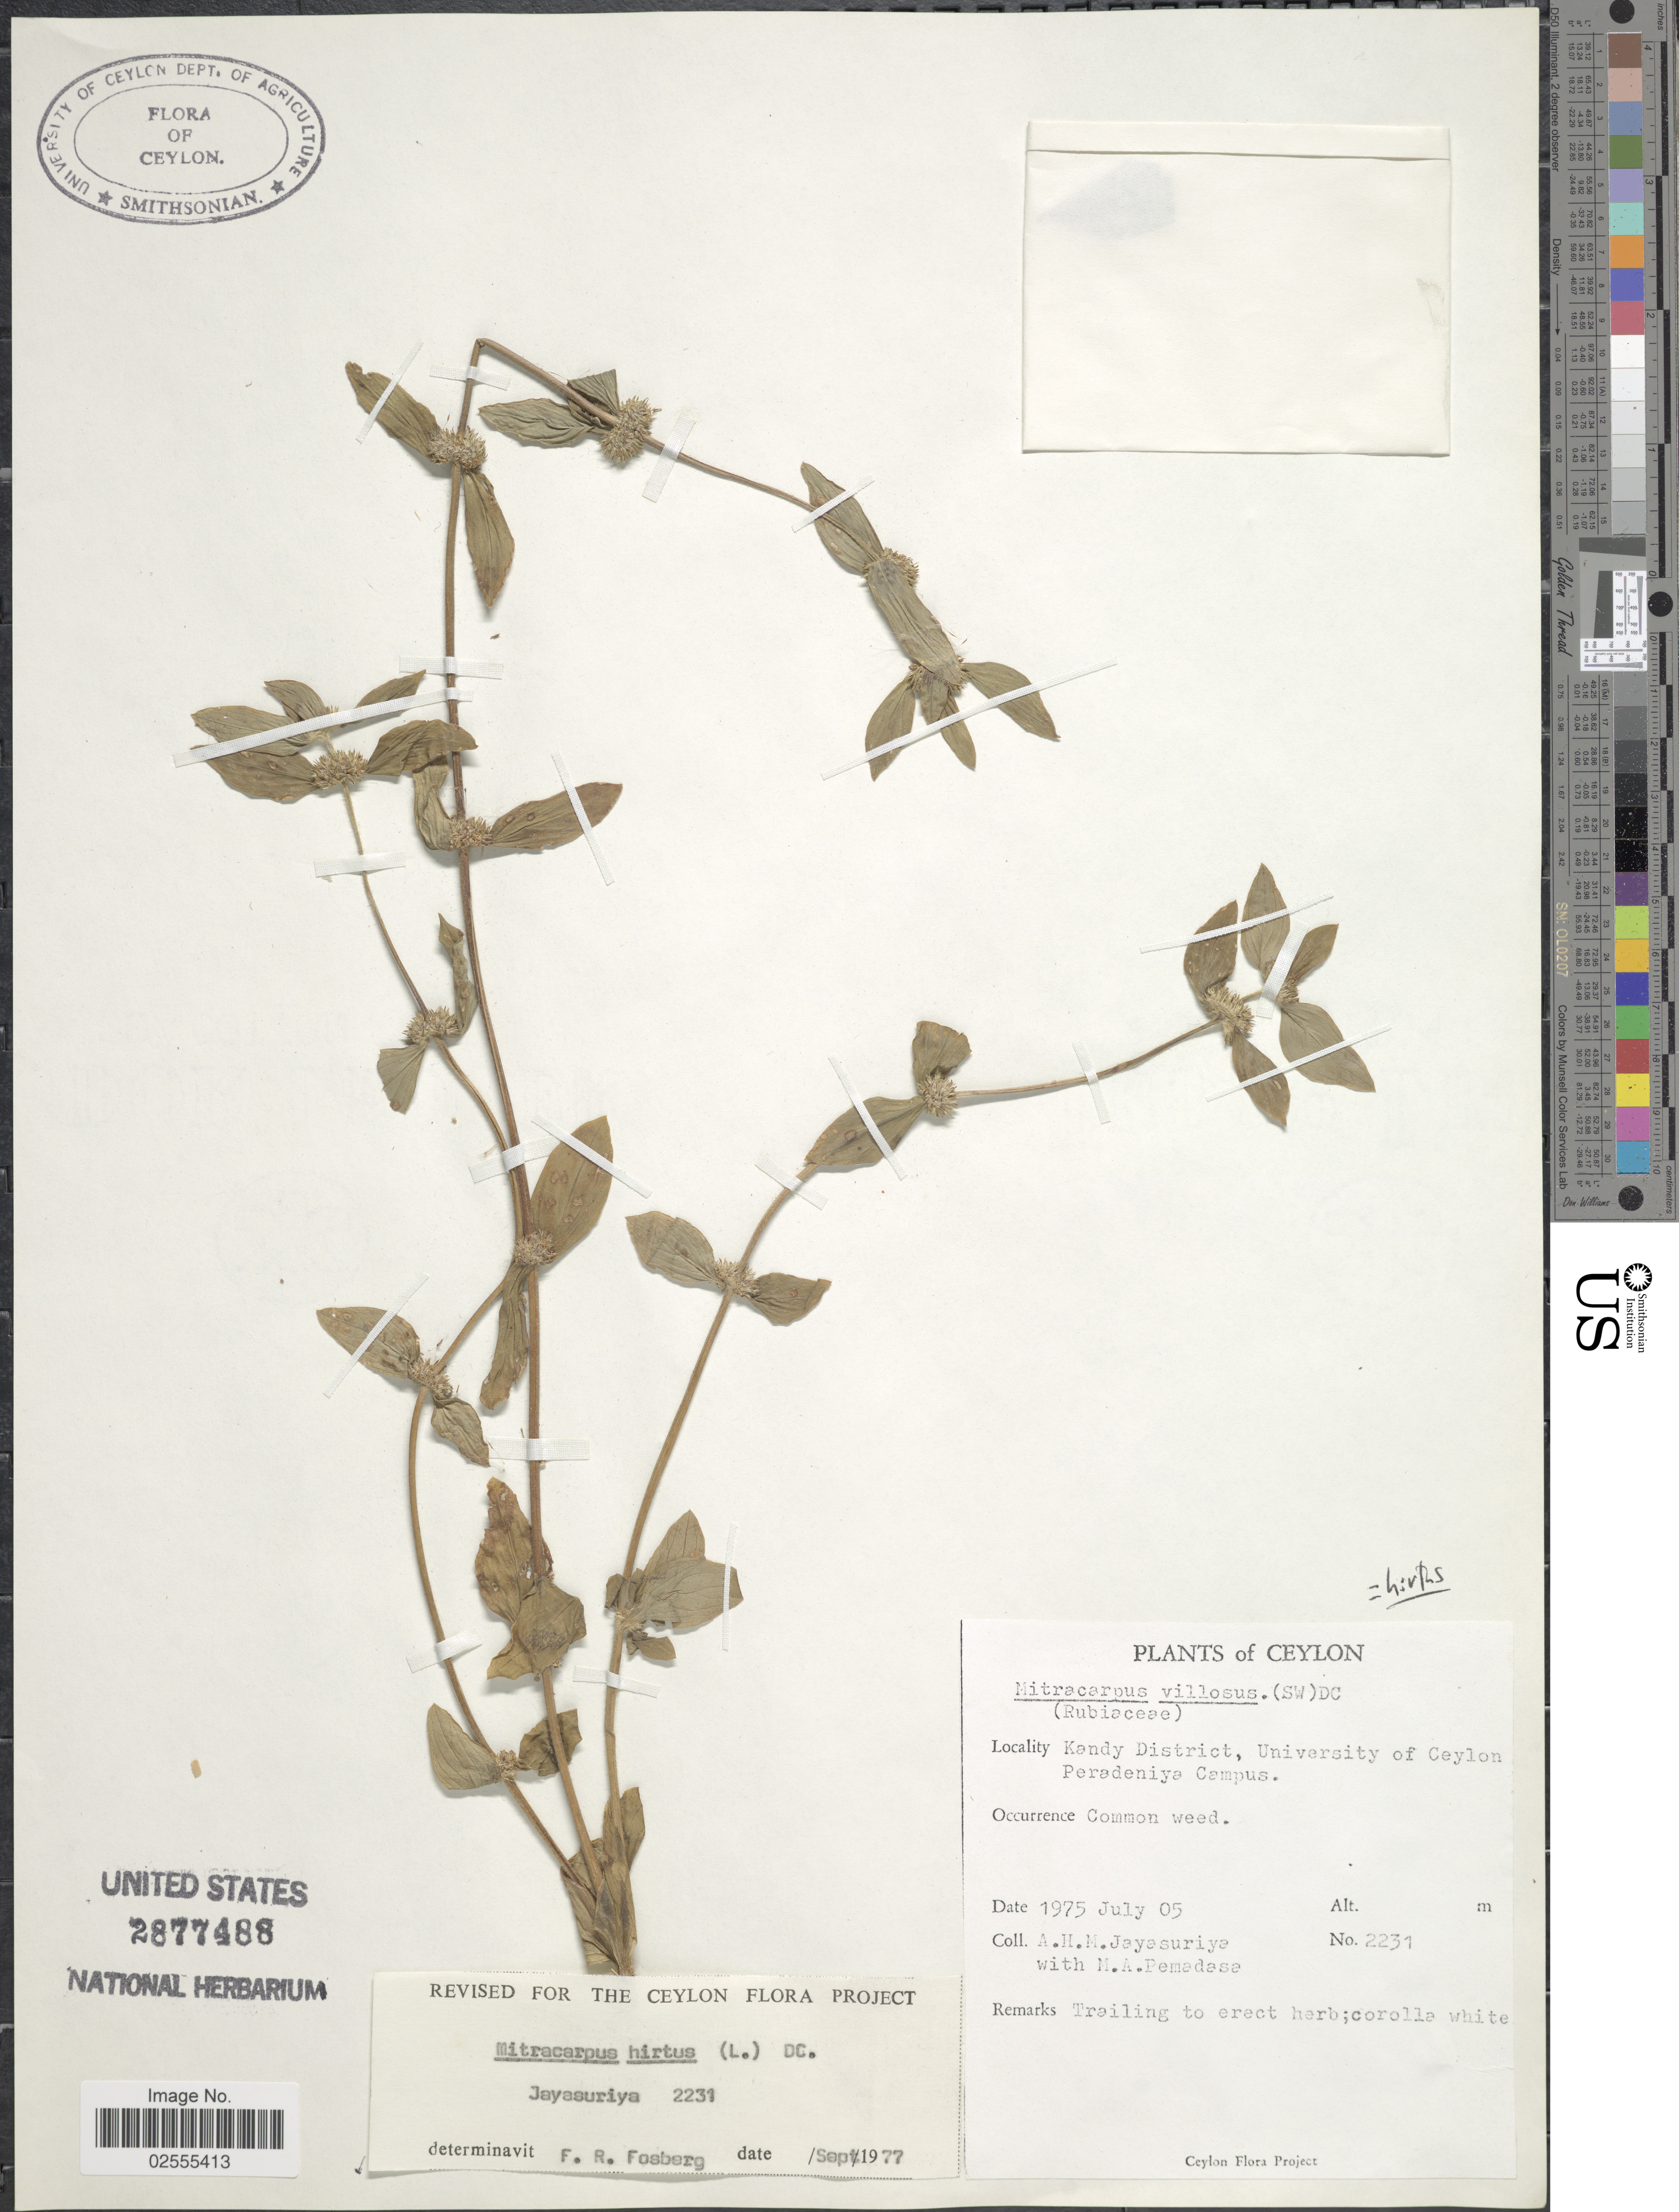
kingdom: Plantae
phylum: Tracheophyta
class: Magnoliopsida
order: Gentianales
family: Rubiaceae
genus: Mitracarpus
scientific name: Mitracarpus hirtus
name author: (L.) DC.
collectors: A. H. Jayasuriya & M. Pemadasa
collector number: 2231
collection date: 1975-07-05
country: Sri Lanka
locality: Ceylon. Kandy District, University of Ceylon, Peradeniya Campus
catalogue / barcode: US 2877488